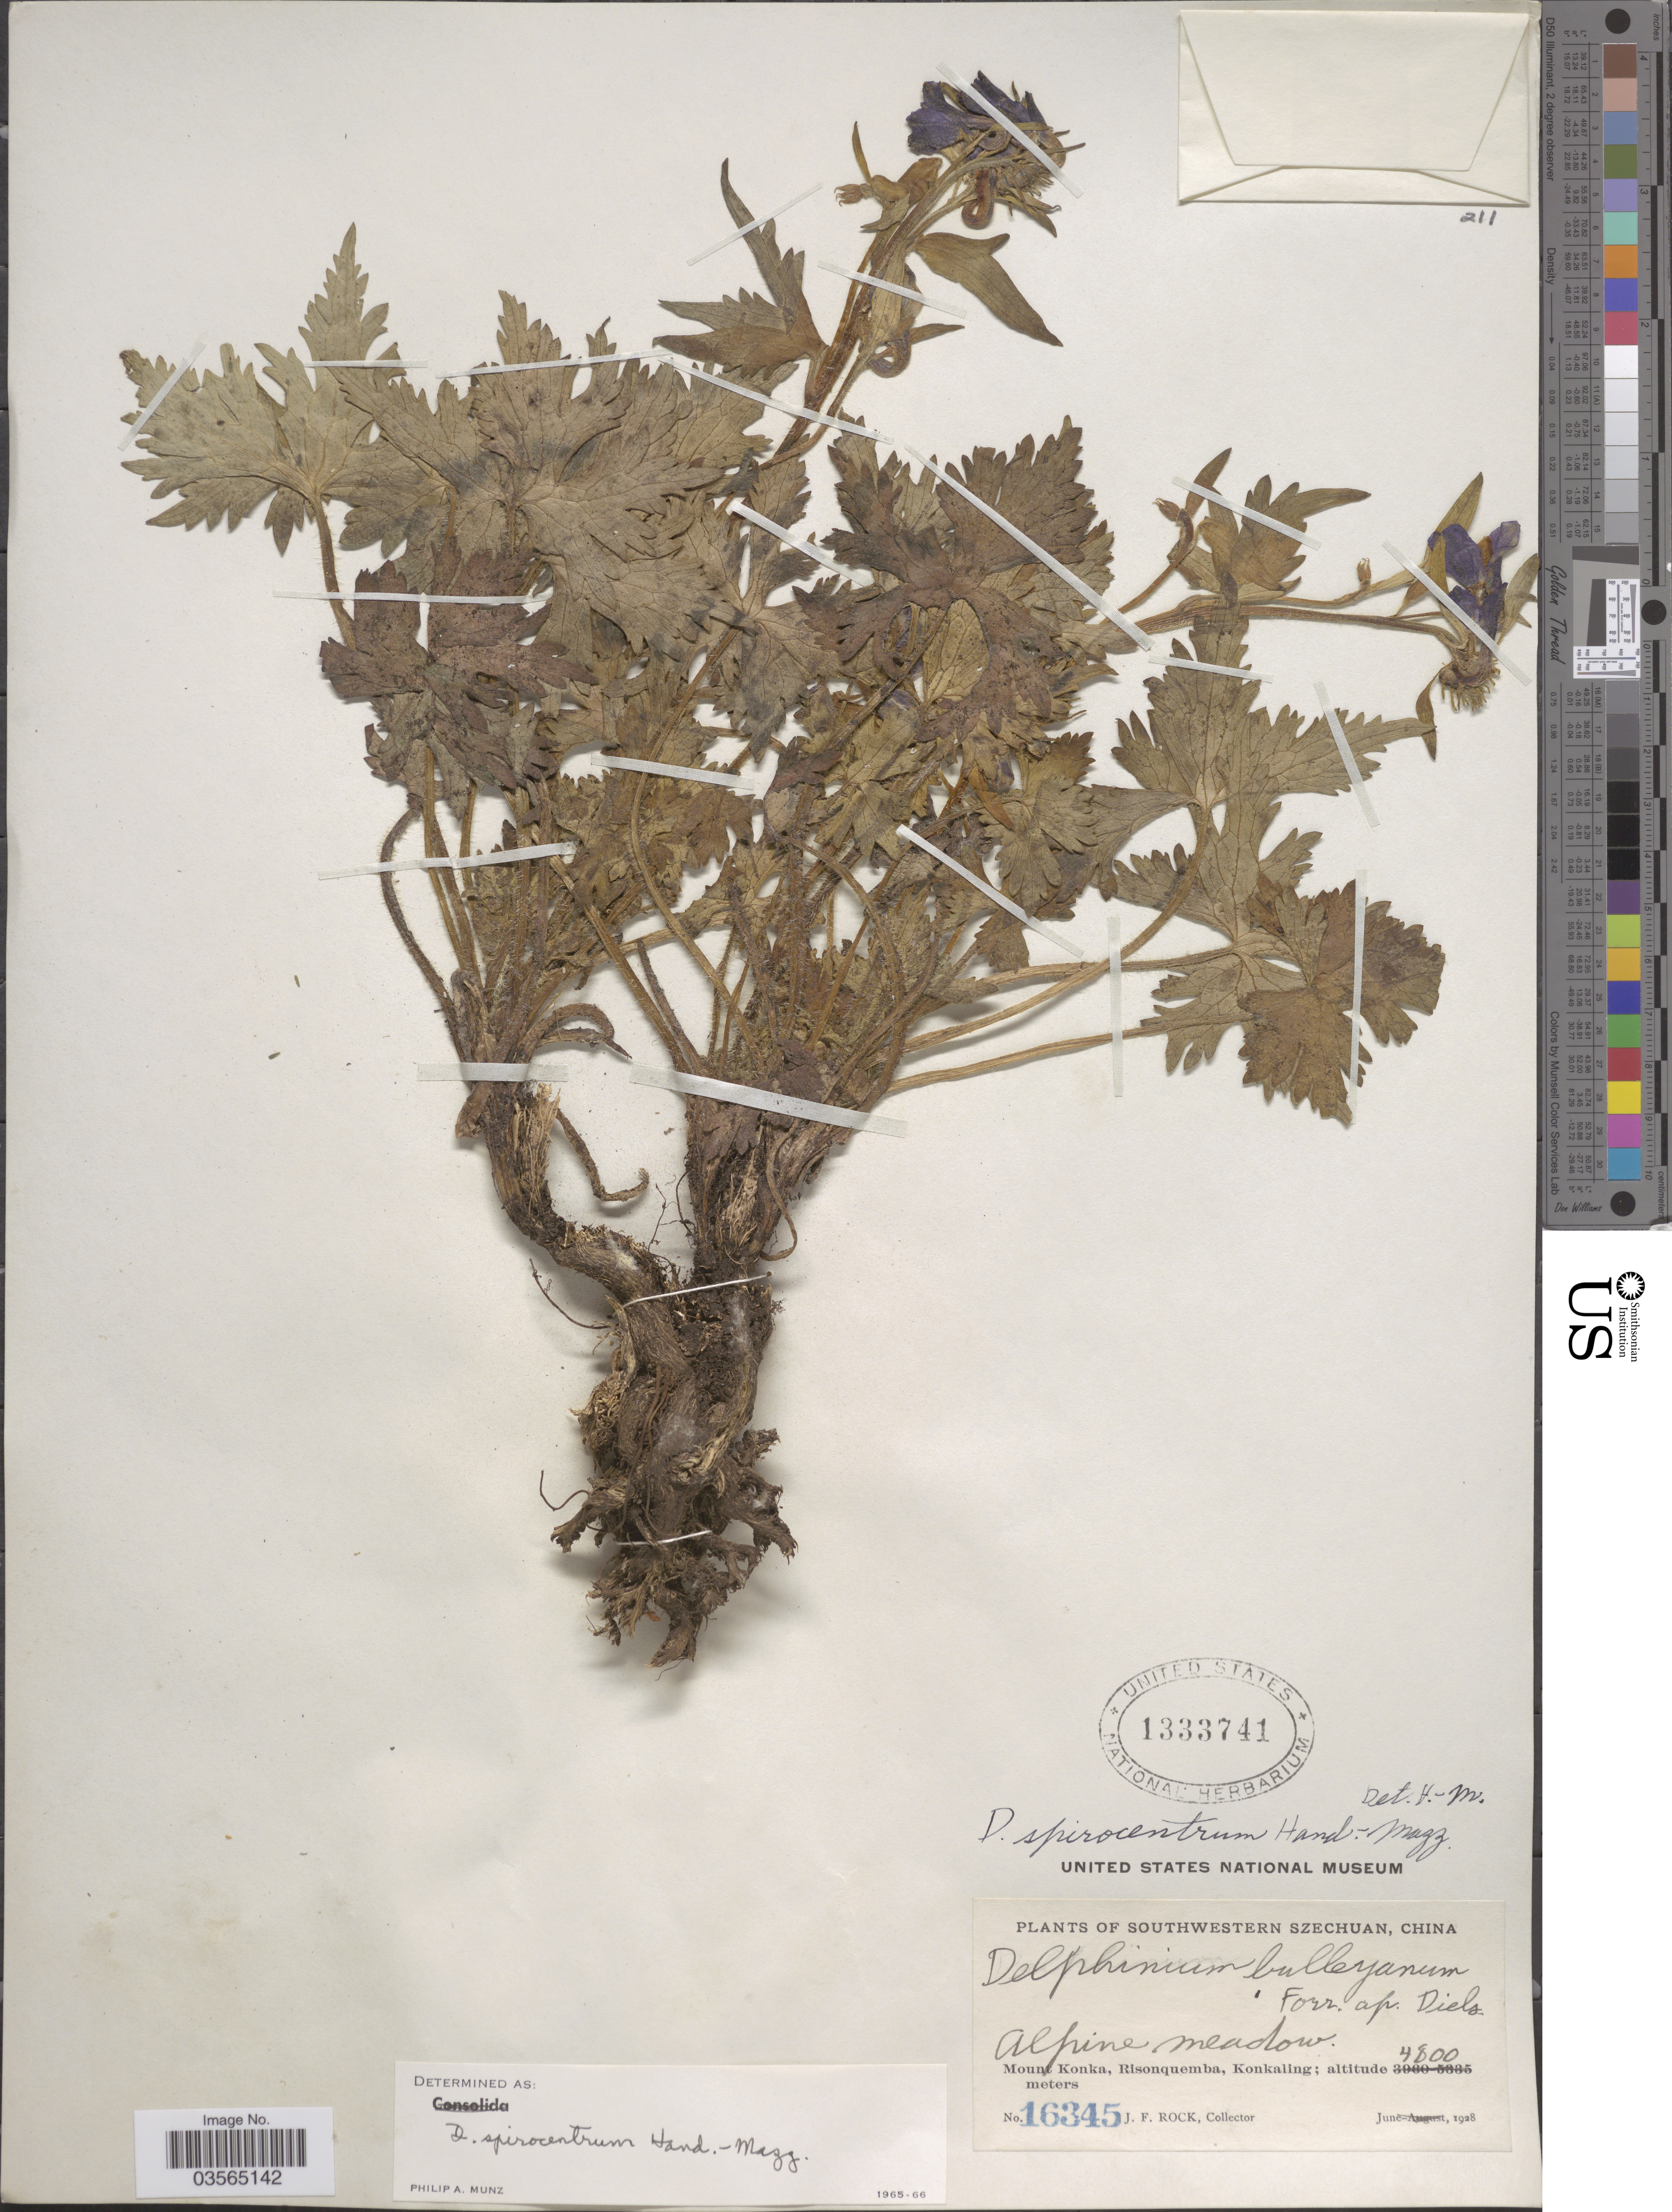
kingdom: Plantae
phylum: Tracheophyta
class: Magnoliopsida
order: Ranunculales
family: Ranunculaceae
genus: Delphinium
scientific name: Delphinium spirocentrum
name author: Hand.-Mazz.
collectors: J. Rock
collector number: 16345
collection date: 1928-06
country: China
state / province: Sichuan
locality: Southwestern Szechuan. Mount Konka, Risonquemba, Konkaling.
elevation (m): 4800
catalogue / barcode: US 1333741